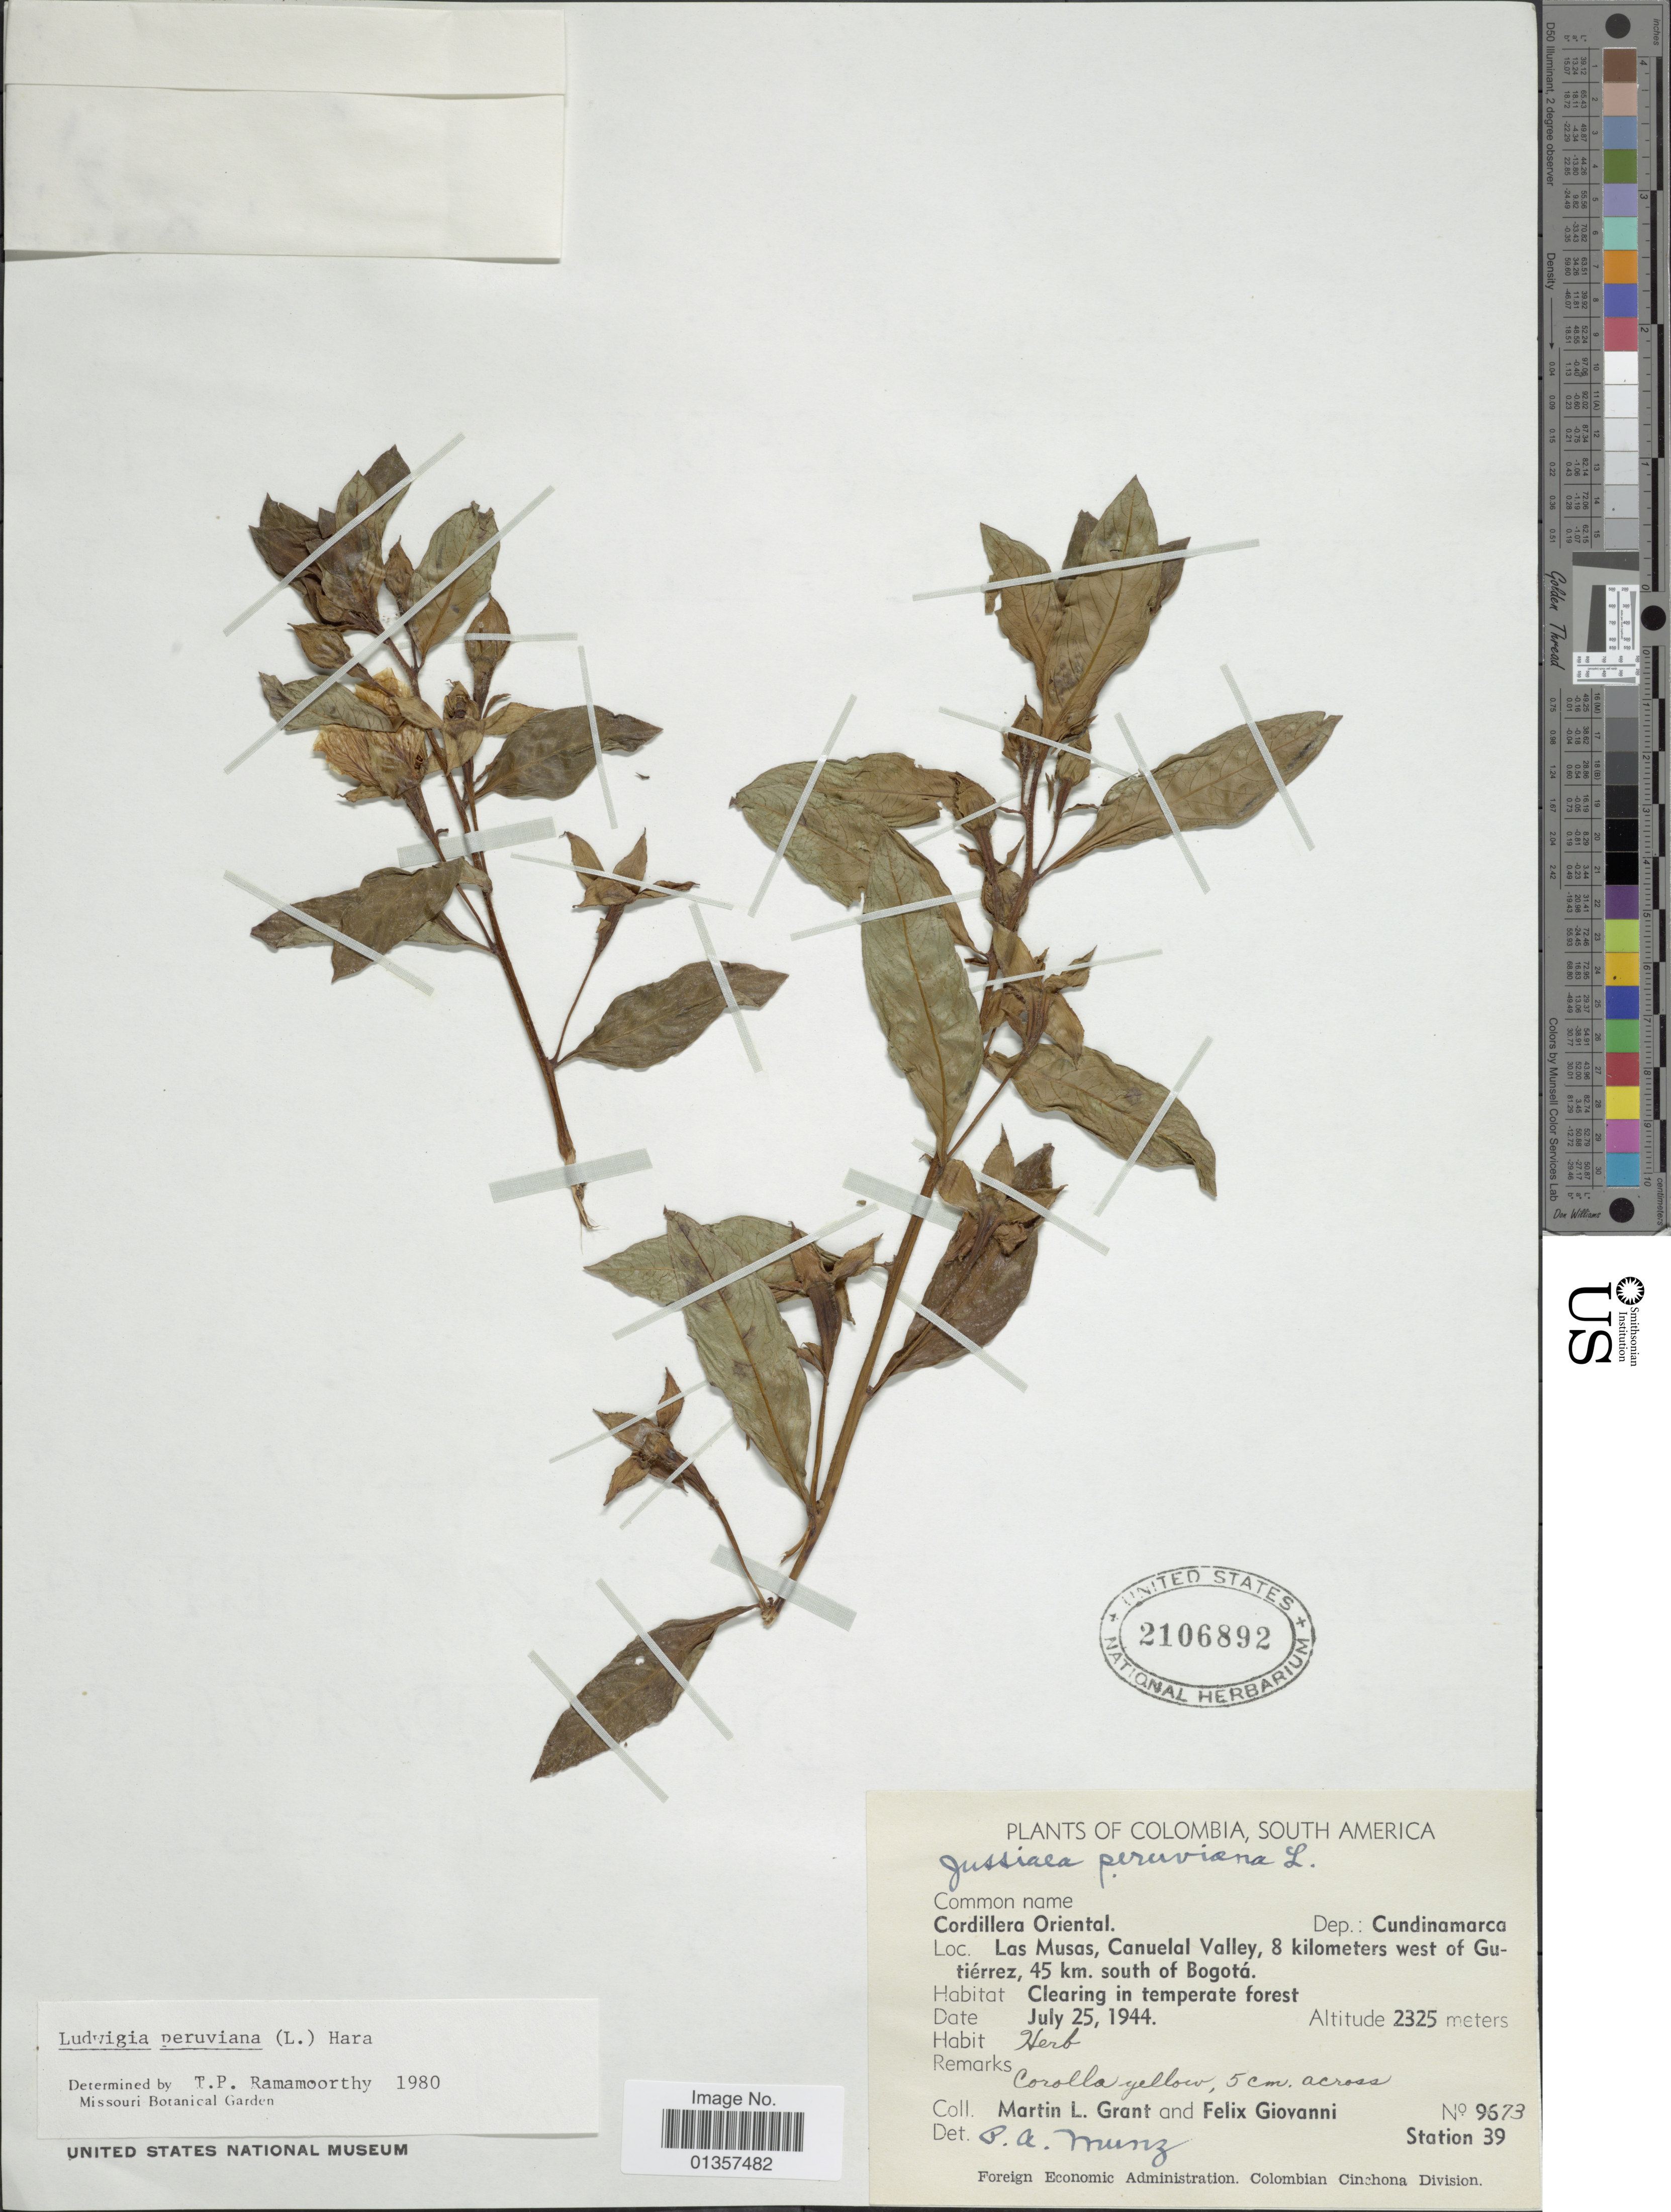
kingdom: Plantae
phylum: Tracheophyta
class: Magnoliopsida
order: Myrtales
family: Onagraceae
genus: Ludwigia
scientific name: Ludwigia peruviana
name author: (L.) H. Hara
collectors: M. L. Grant & F. Giovanni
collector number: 9673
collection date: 1944-07-25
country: Colombia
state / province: Cundinamarca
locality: Cordillera Oriental. Las Musas, Canuelal Valley, 8 kilometers west of Gutiérrez, 45 km. south of Bogotá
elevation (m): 2325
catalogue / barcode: US 2106892